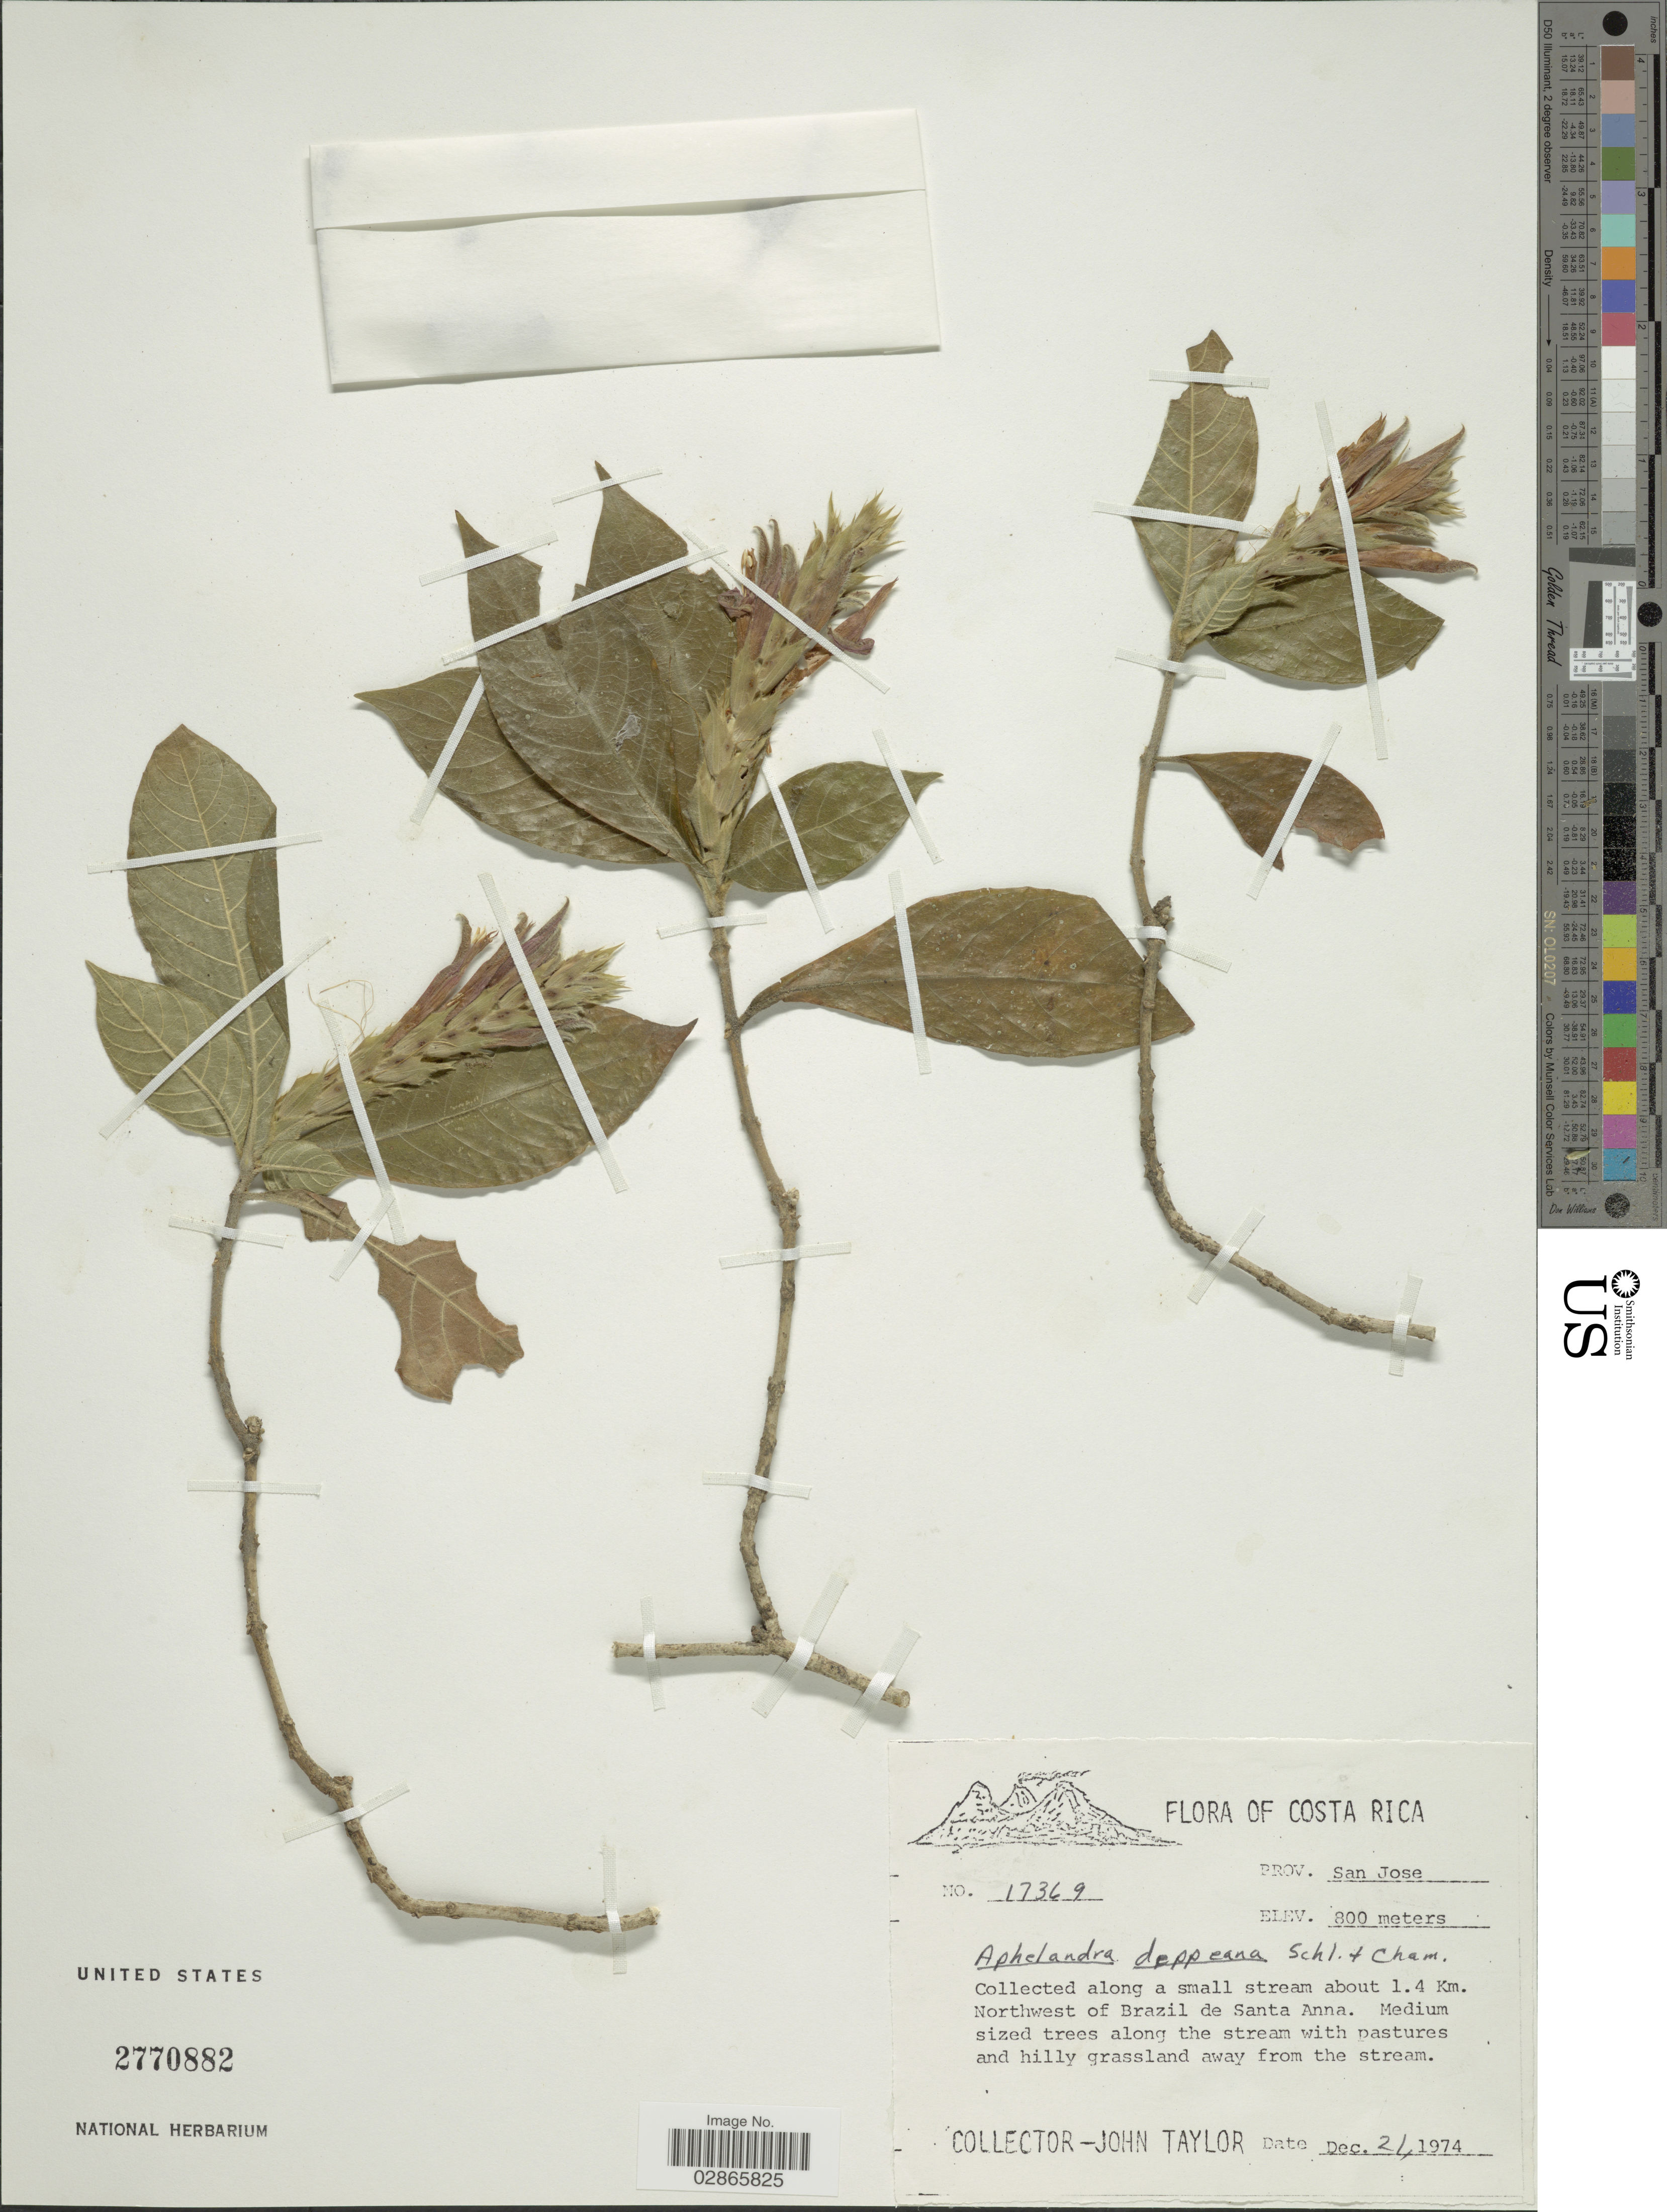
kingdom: Plantae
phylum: Tracheophyta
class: Magnoliopsida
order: Lamiales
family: Acanthaceae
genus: Aphelandra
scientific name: Aphelandra deppeana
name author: Schltdl. & Cham.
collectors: J. Taylor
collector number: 17369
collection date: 1974-12-21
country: Costa Rica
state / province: San José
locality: Along a small stream about 1.4 Km. Northwest of Brazil de Santa Anna.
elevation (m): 800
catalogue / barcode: US 2770882